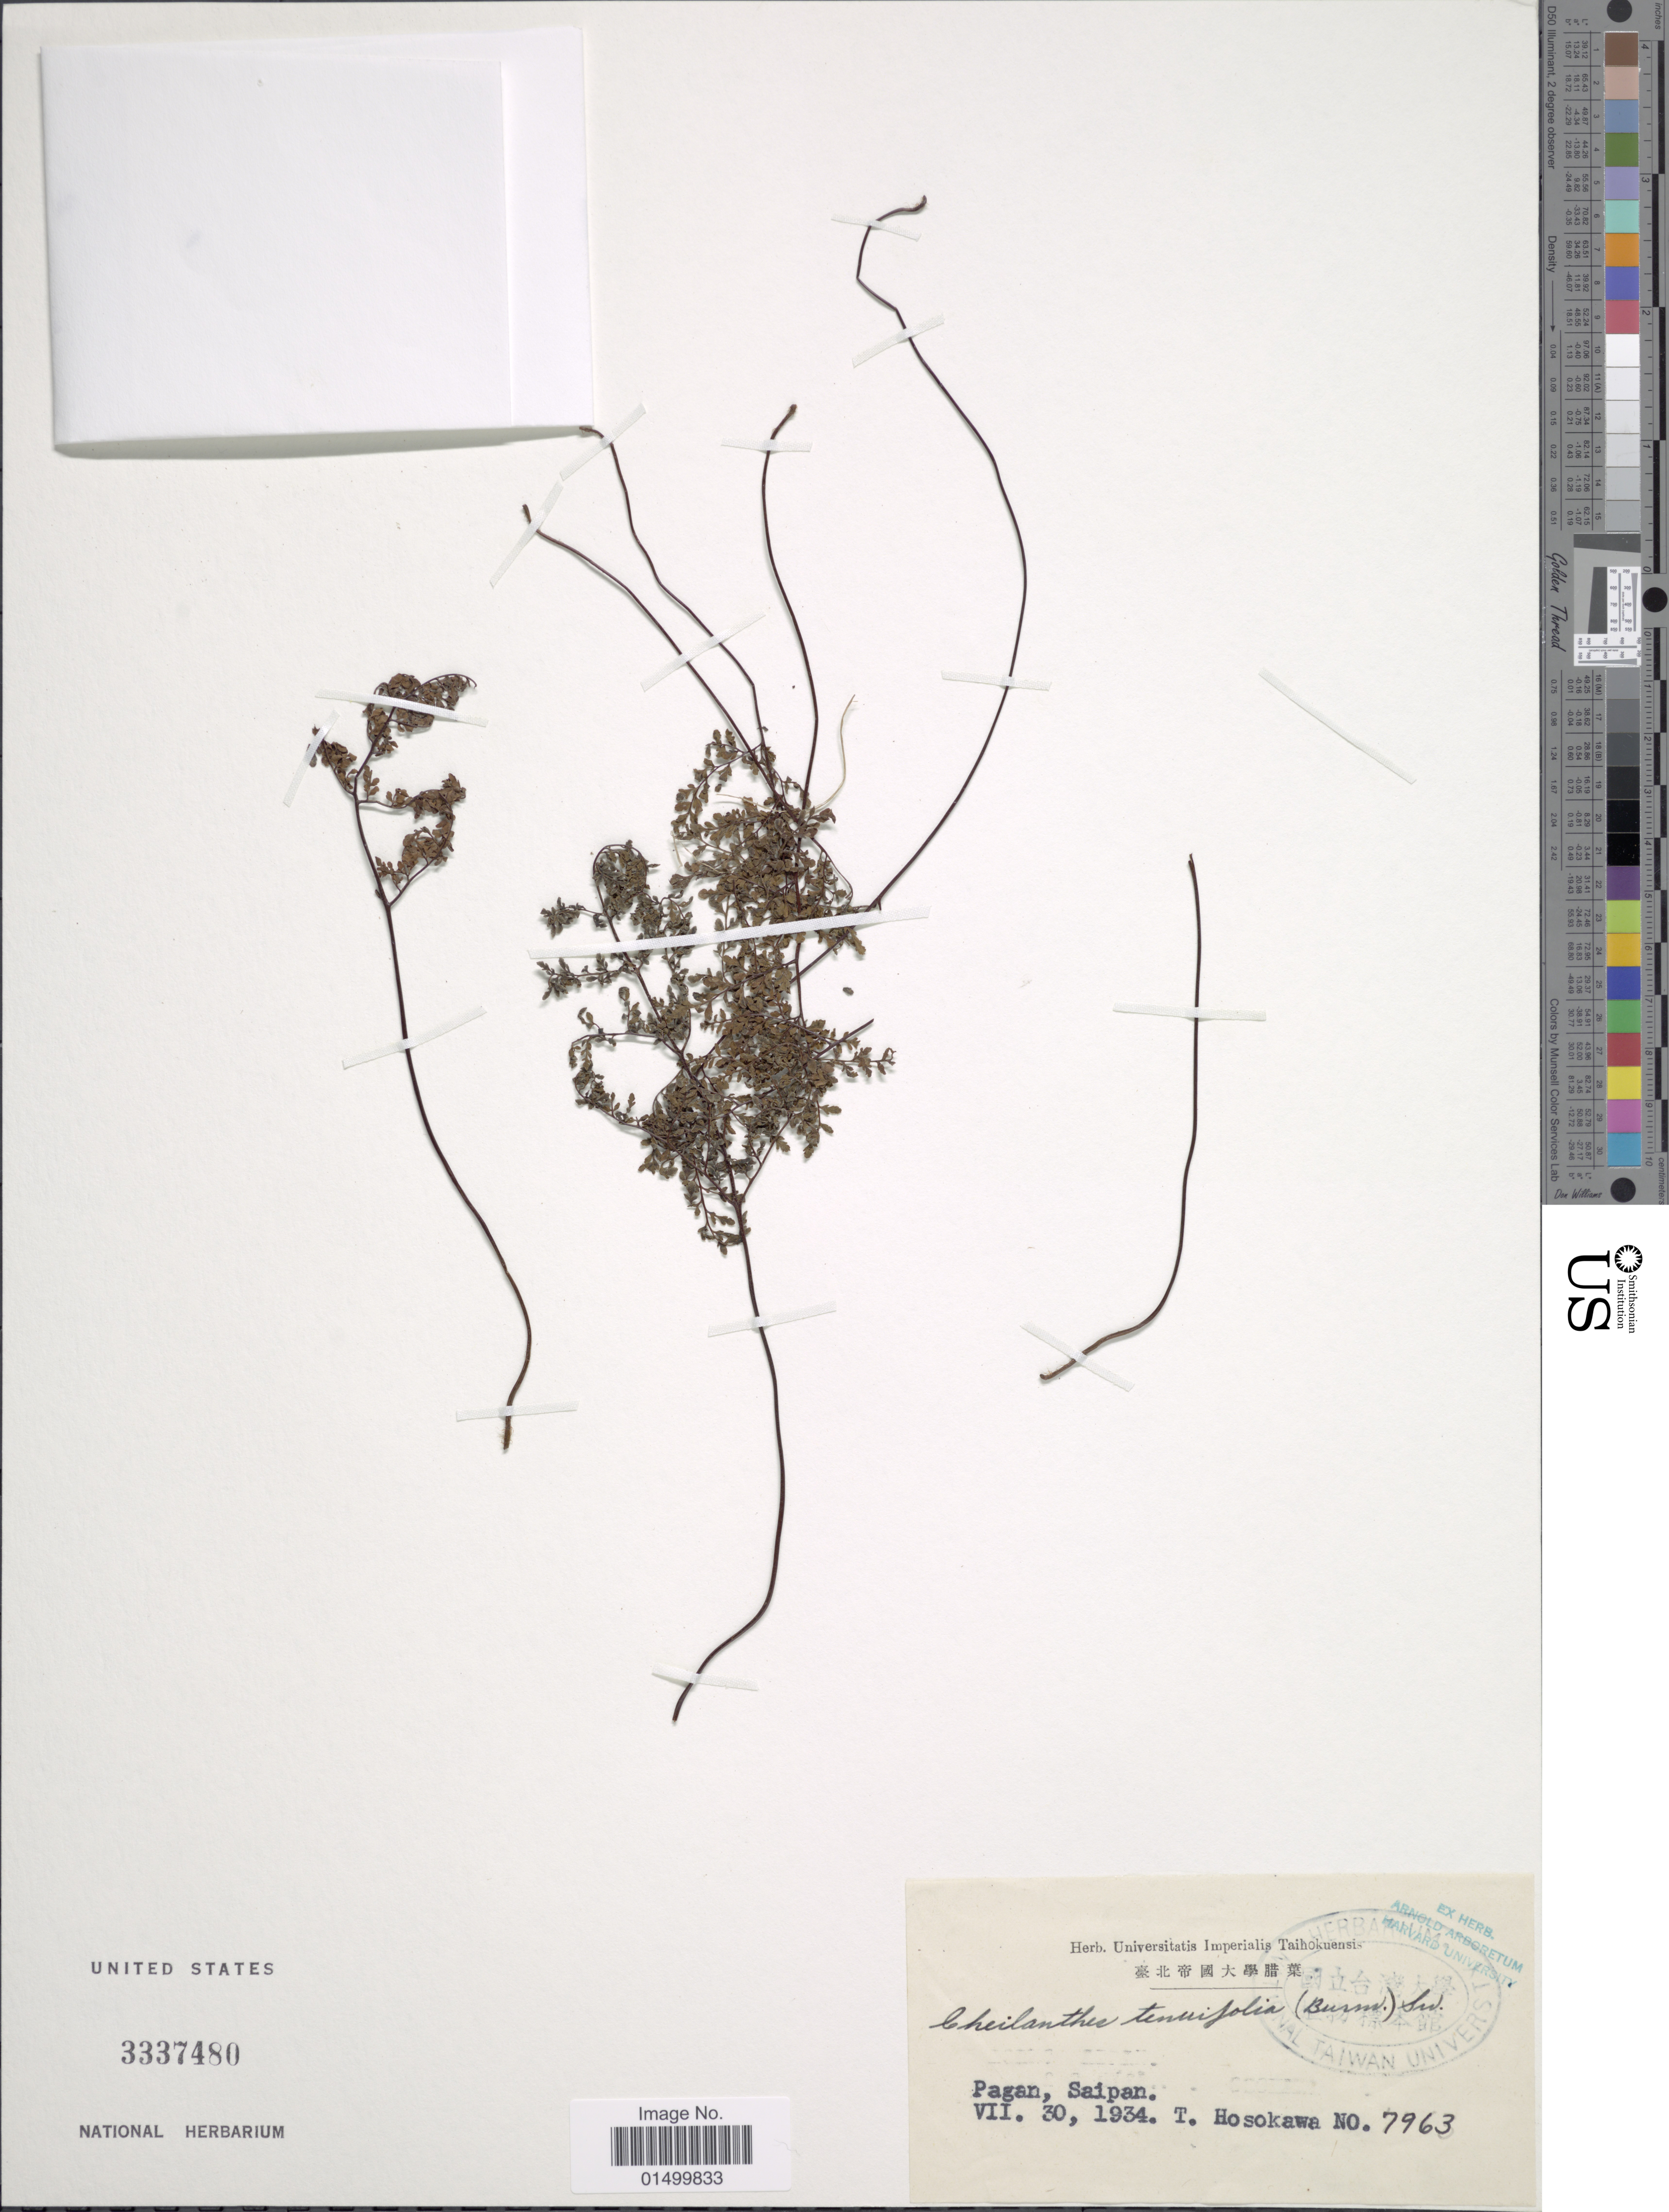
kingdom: Plantae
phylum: Tracheophyta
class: Polypodiopsida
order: Polypodiales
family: Pteridaceae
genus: Cheilanthes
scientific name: Cheilanthes tenuifolia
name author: (Burm. f.) Sw.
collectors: T. Hosokawa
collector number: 7963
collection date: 1934-07-30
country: Northern Mariana Islands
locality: Pagan, Saipan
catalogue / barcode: US 3337480